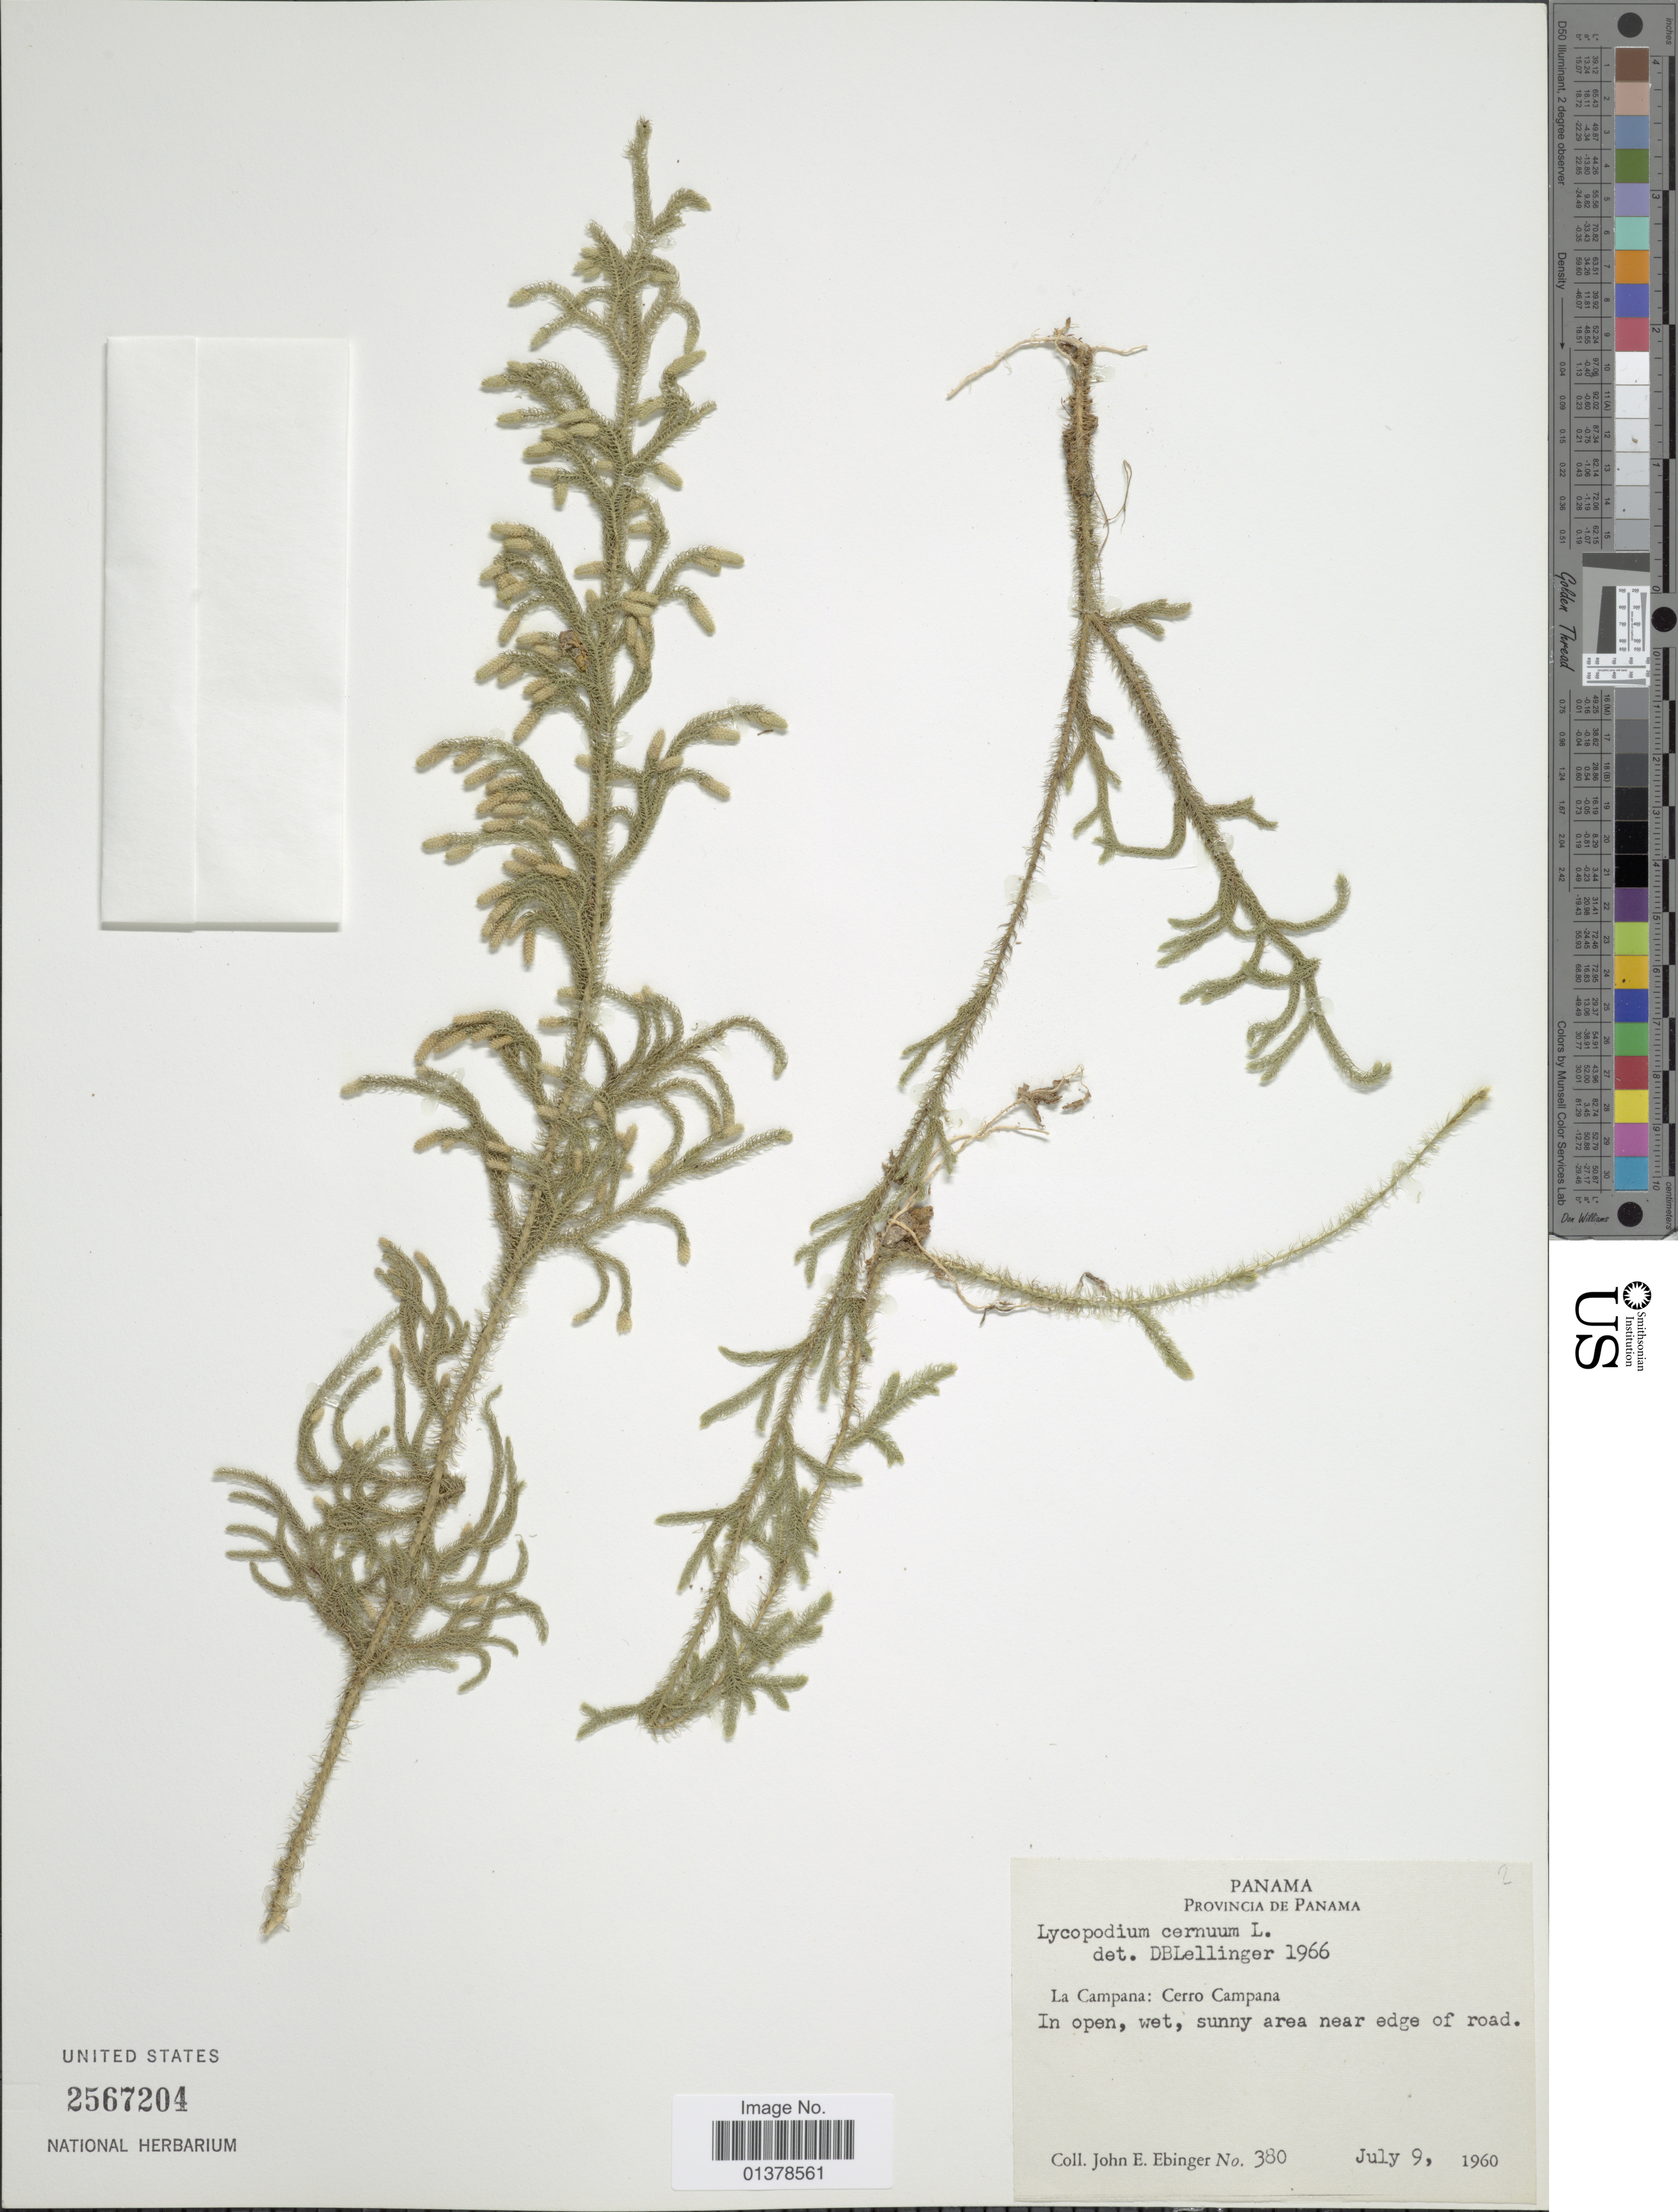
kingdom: Plantae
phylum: Tracheophyta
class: Lycopodiopsida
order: Lycopodiales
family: Lycopodiaceae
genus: Palhinhaea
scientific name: Palhinhaea cernua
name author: (L.) Vasc. & Franco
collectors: J. Ebinger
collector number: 380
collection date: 1960-07-09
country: Panama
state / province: Panamá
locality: La Campana: Cerro Campana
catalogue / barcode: US 2567204